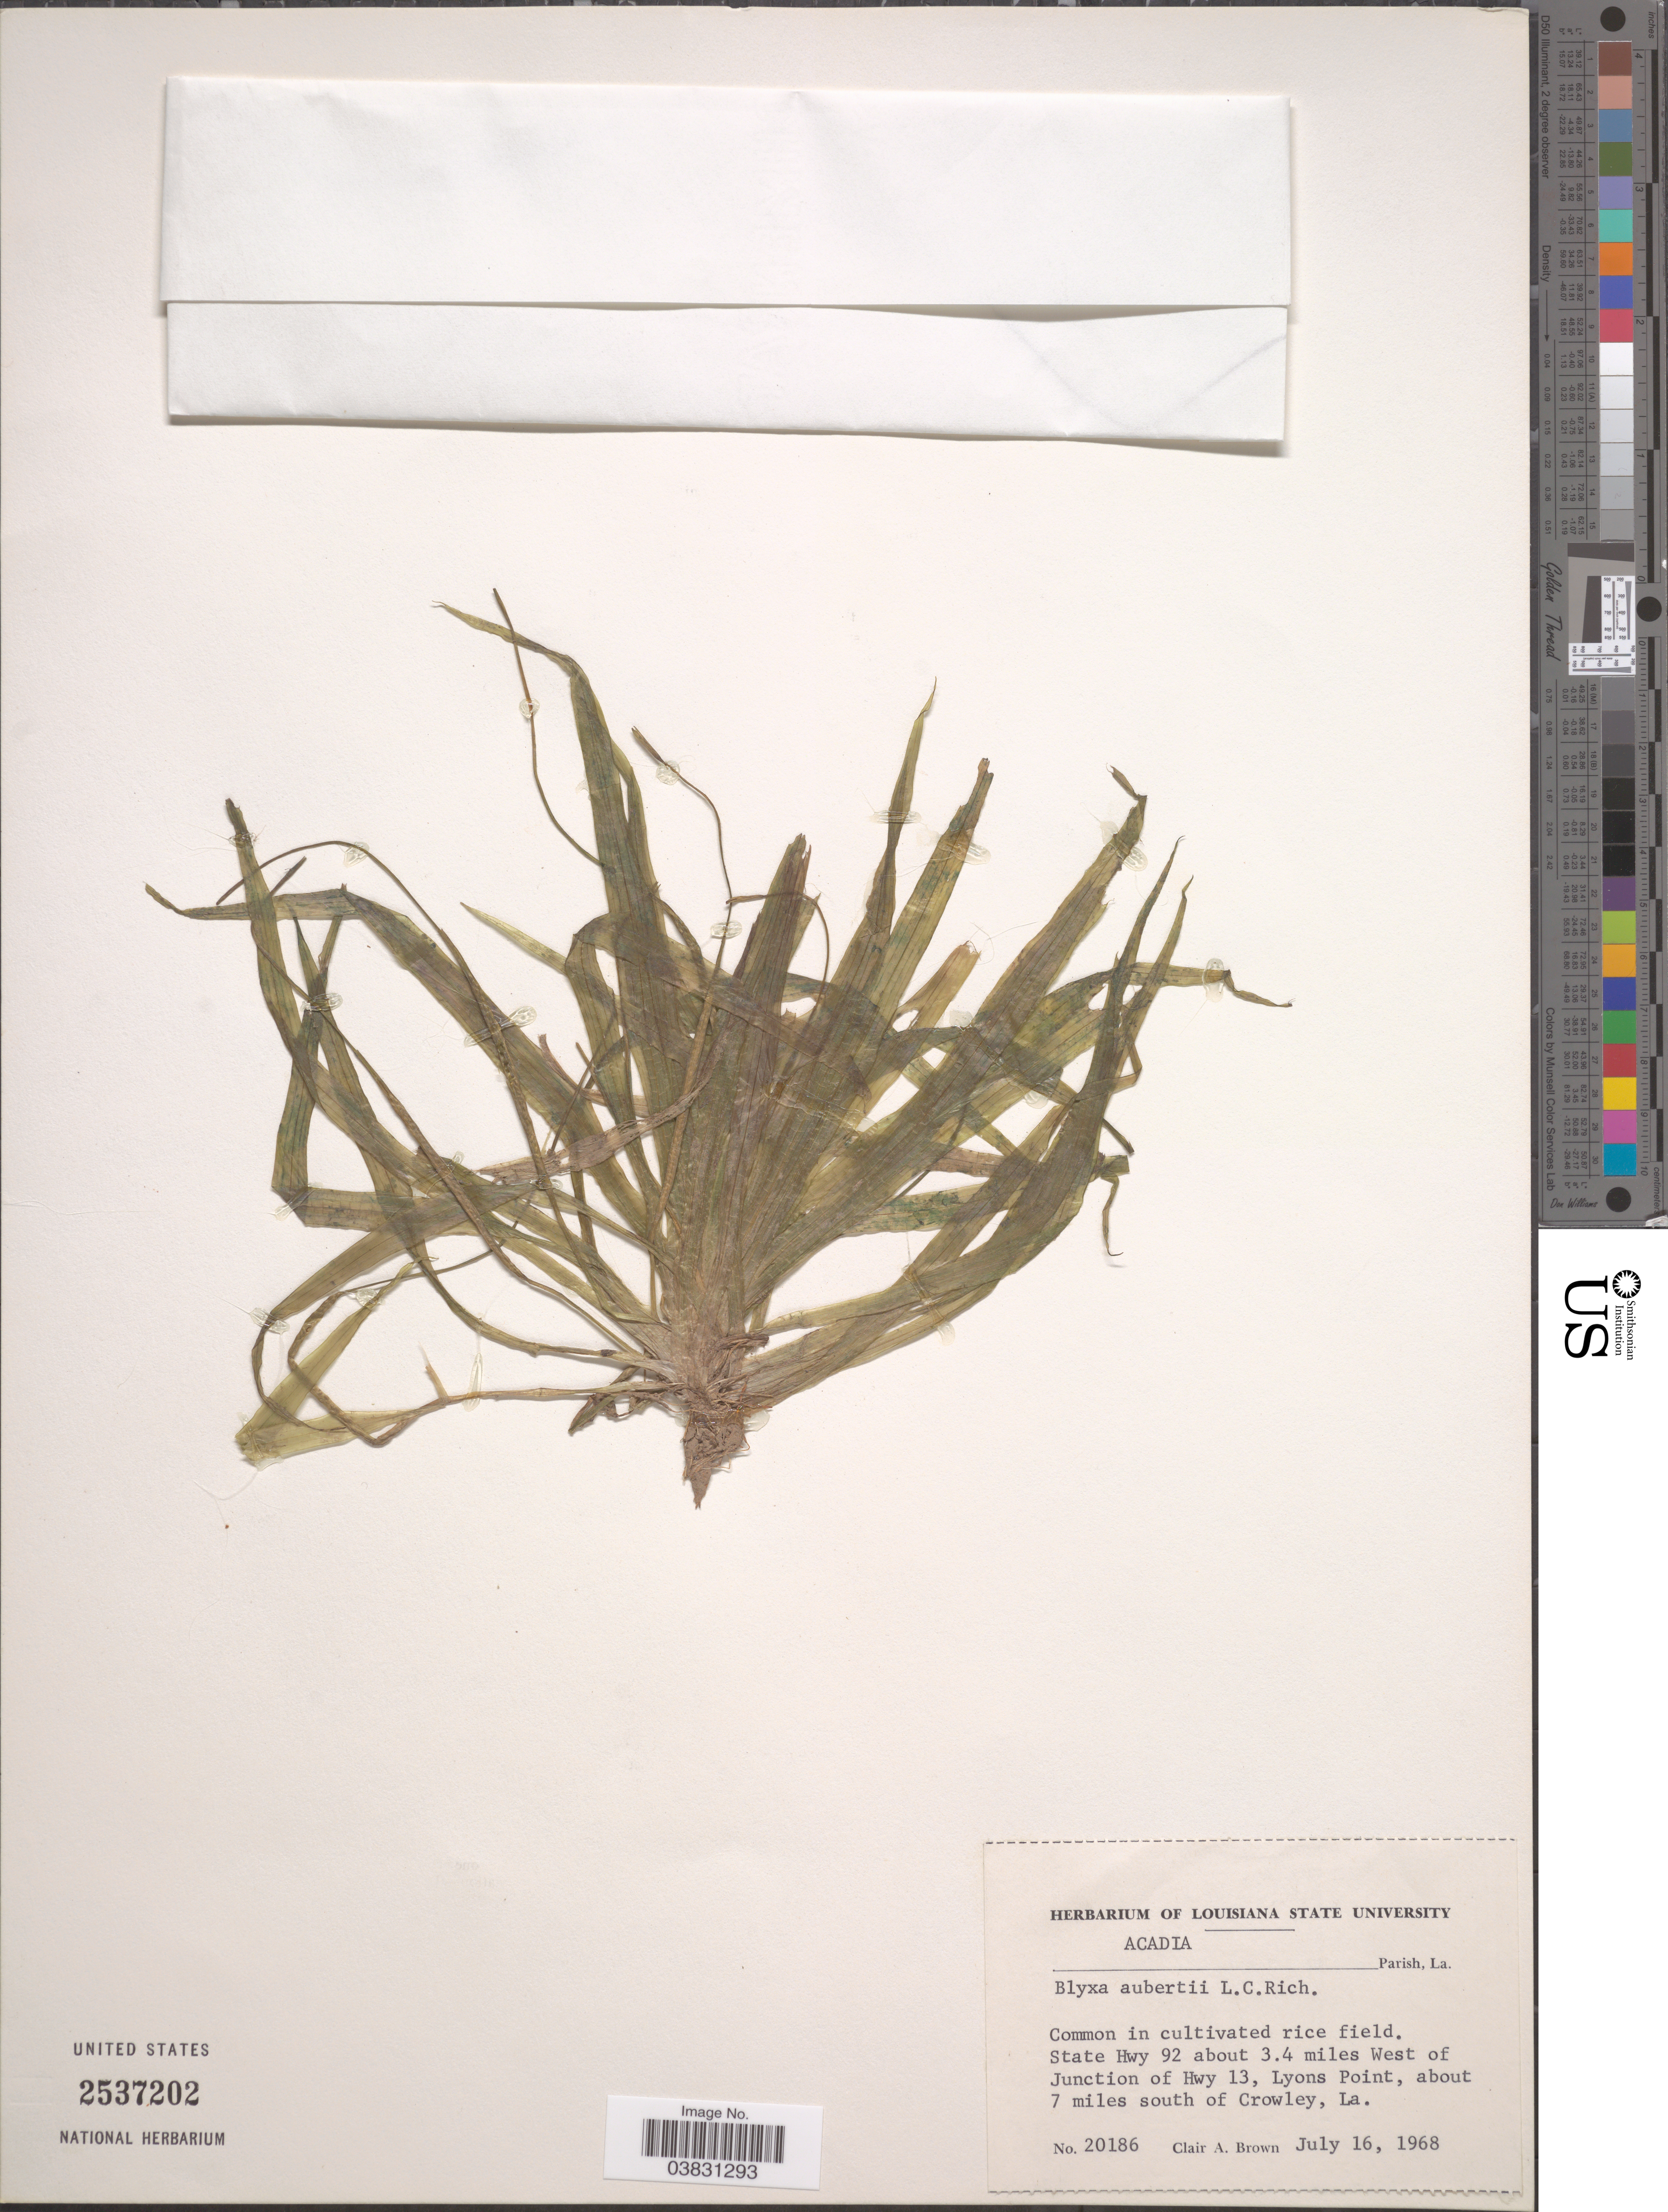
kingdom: Plantae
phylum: Tracheophyta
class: Liliopsida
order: Alismatales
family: Hydrocharitaceae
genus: Blyxa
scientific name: Blyxa aubertii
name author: Rich.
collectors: C. A. Brown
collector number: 20186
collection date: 1968-07-16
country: United States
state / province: Louisiana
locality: Acadia Parish. In cultivated rice field. State Hwy 92 about 3.4 miles West of Junction of Hwy 13, Lyons Point, about 7 miles south of Crowley.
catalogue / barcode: US 2537202